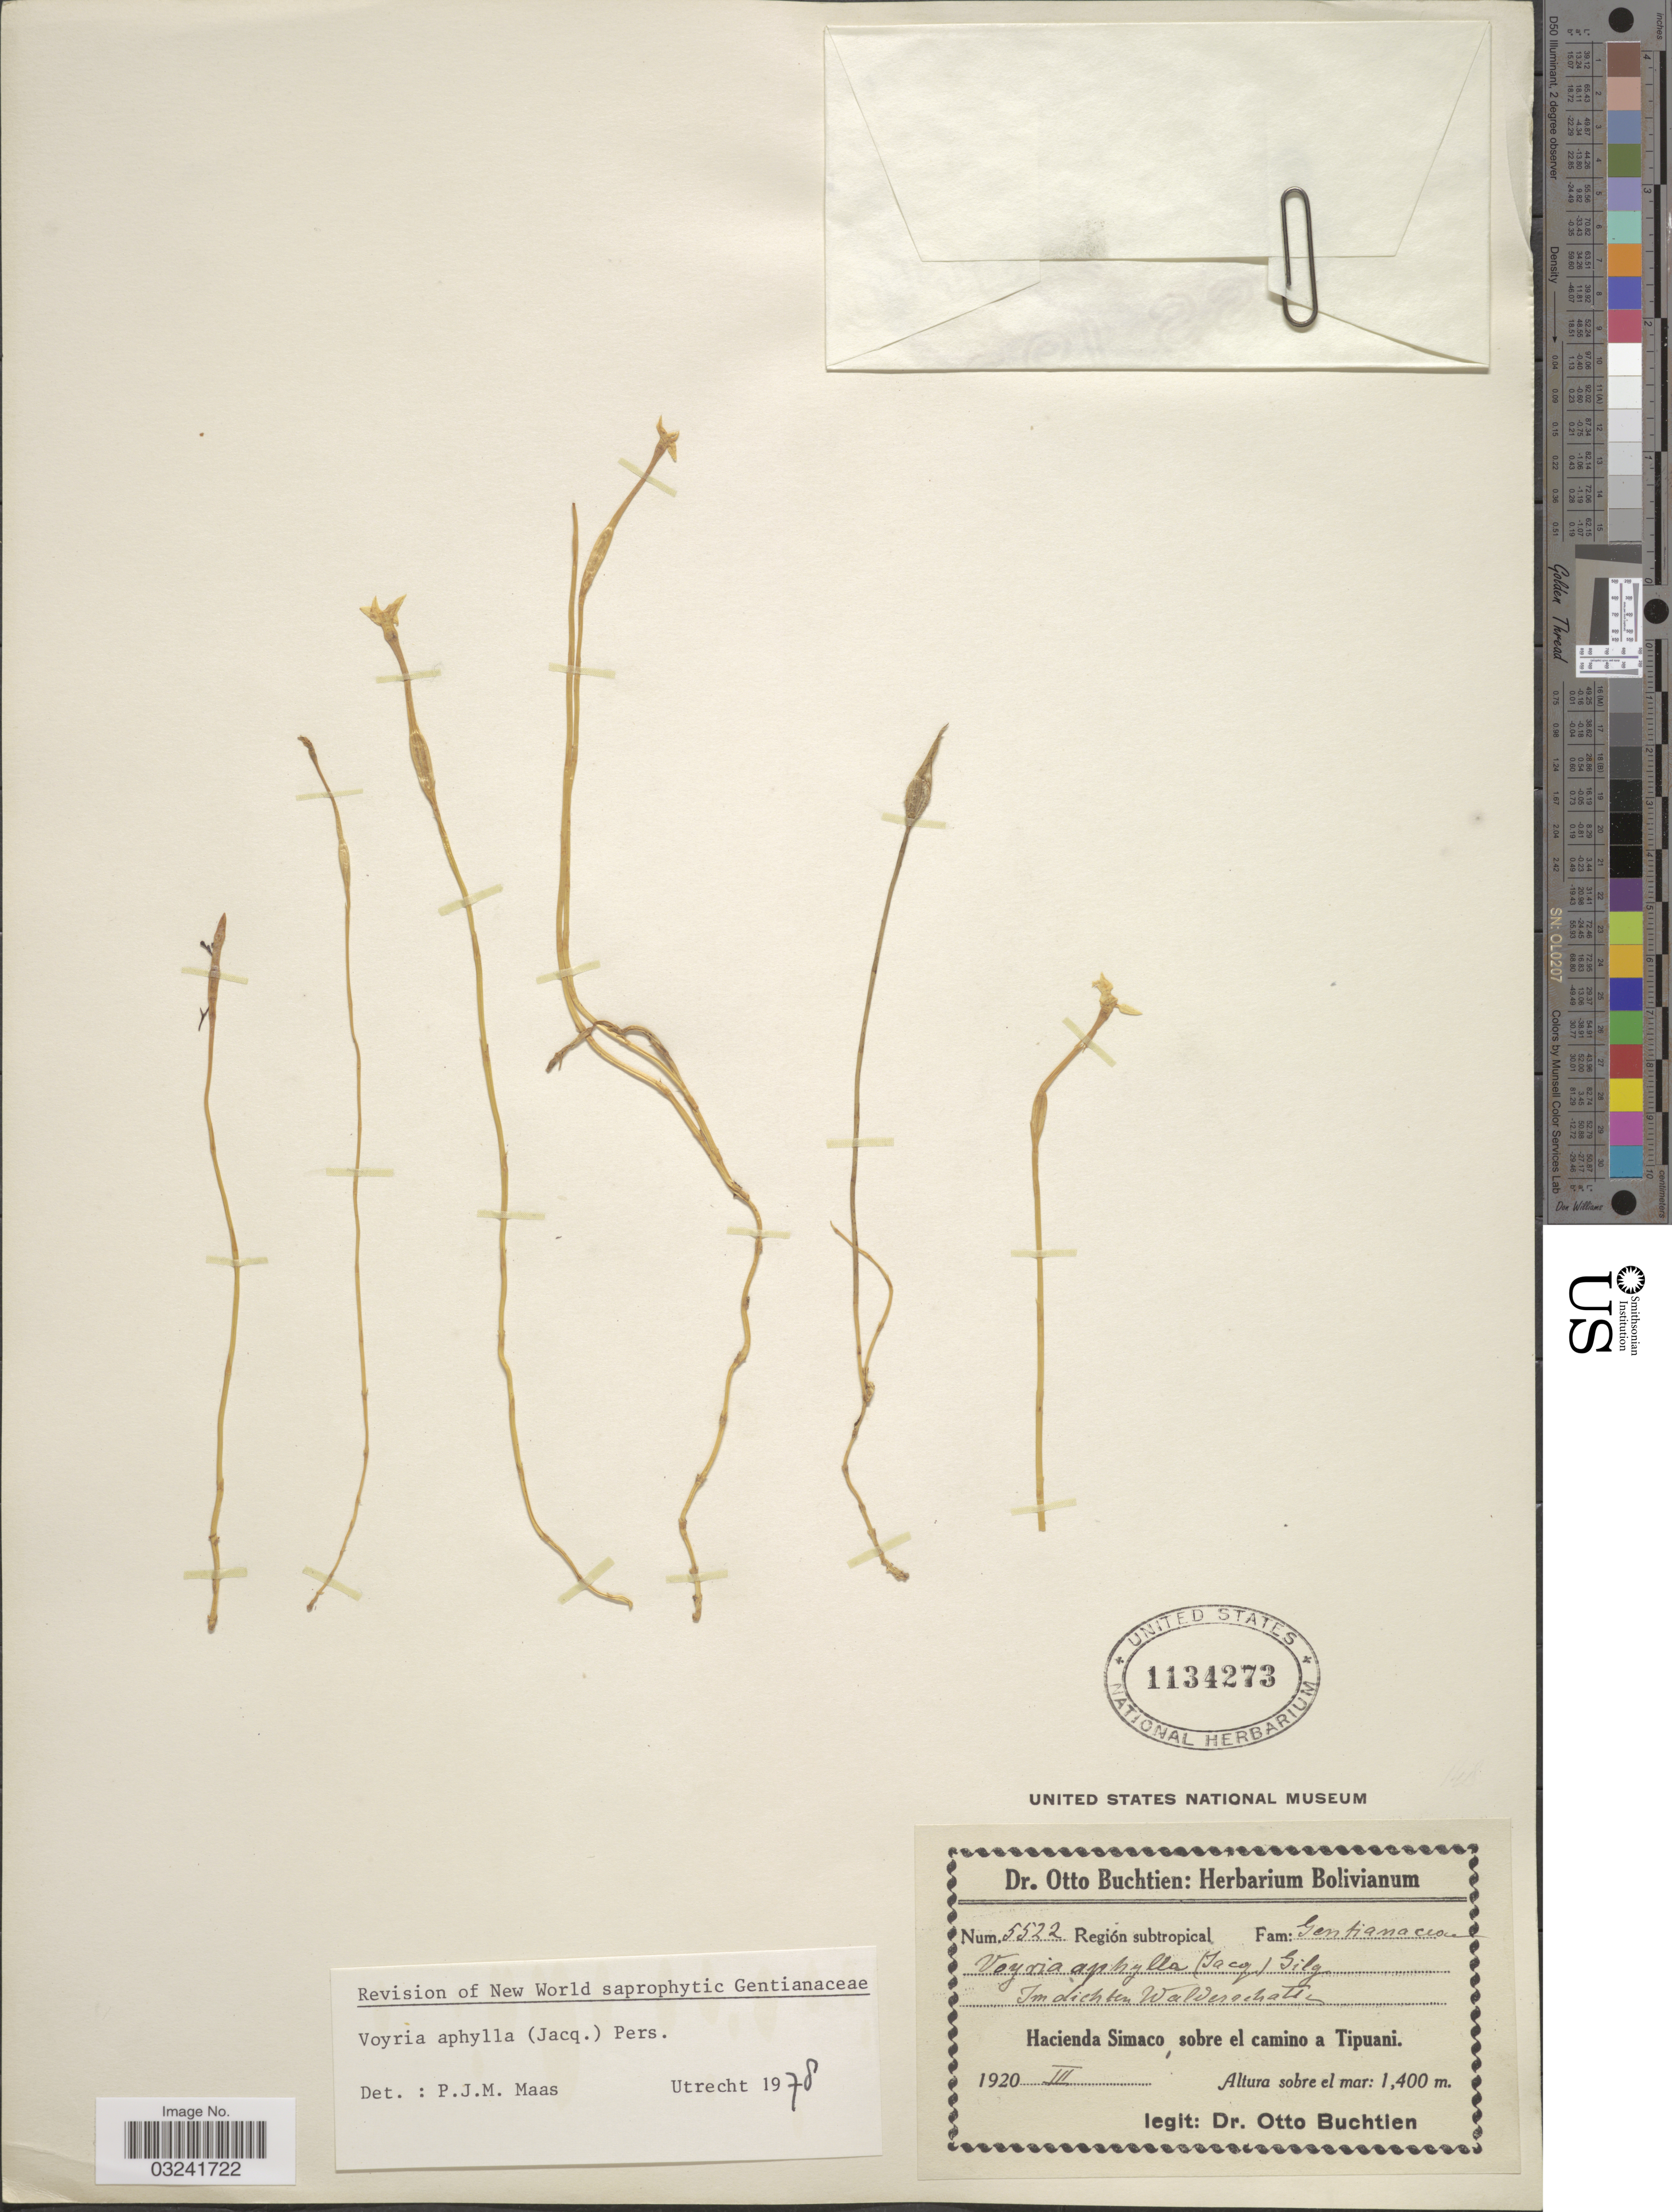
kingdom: Plantae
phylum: Tracheophyta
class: Magnoliopsida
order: Gentianales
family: Gentianaceae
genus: Voyria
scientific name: Voyria aphylla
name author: (Jacq.) Pers.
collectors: O. Buchtien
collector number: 5522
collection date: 1920-03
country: Bolivia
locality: Región subtropical, Hacienda Simaco, sobre el camino a Tipuani.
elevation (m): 1400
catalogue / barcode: US 1134273